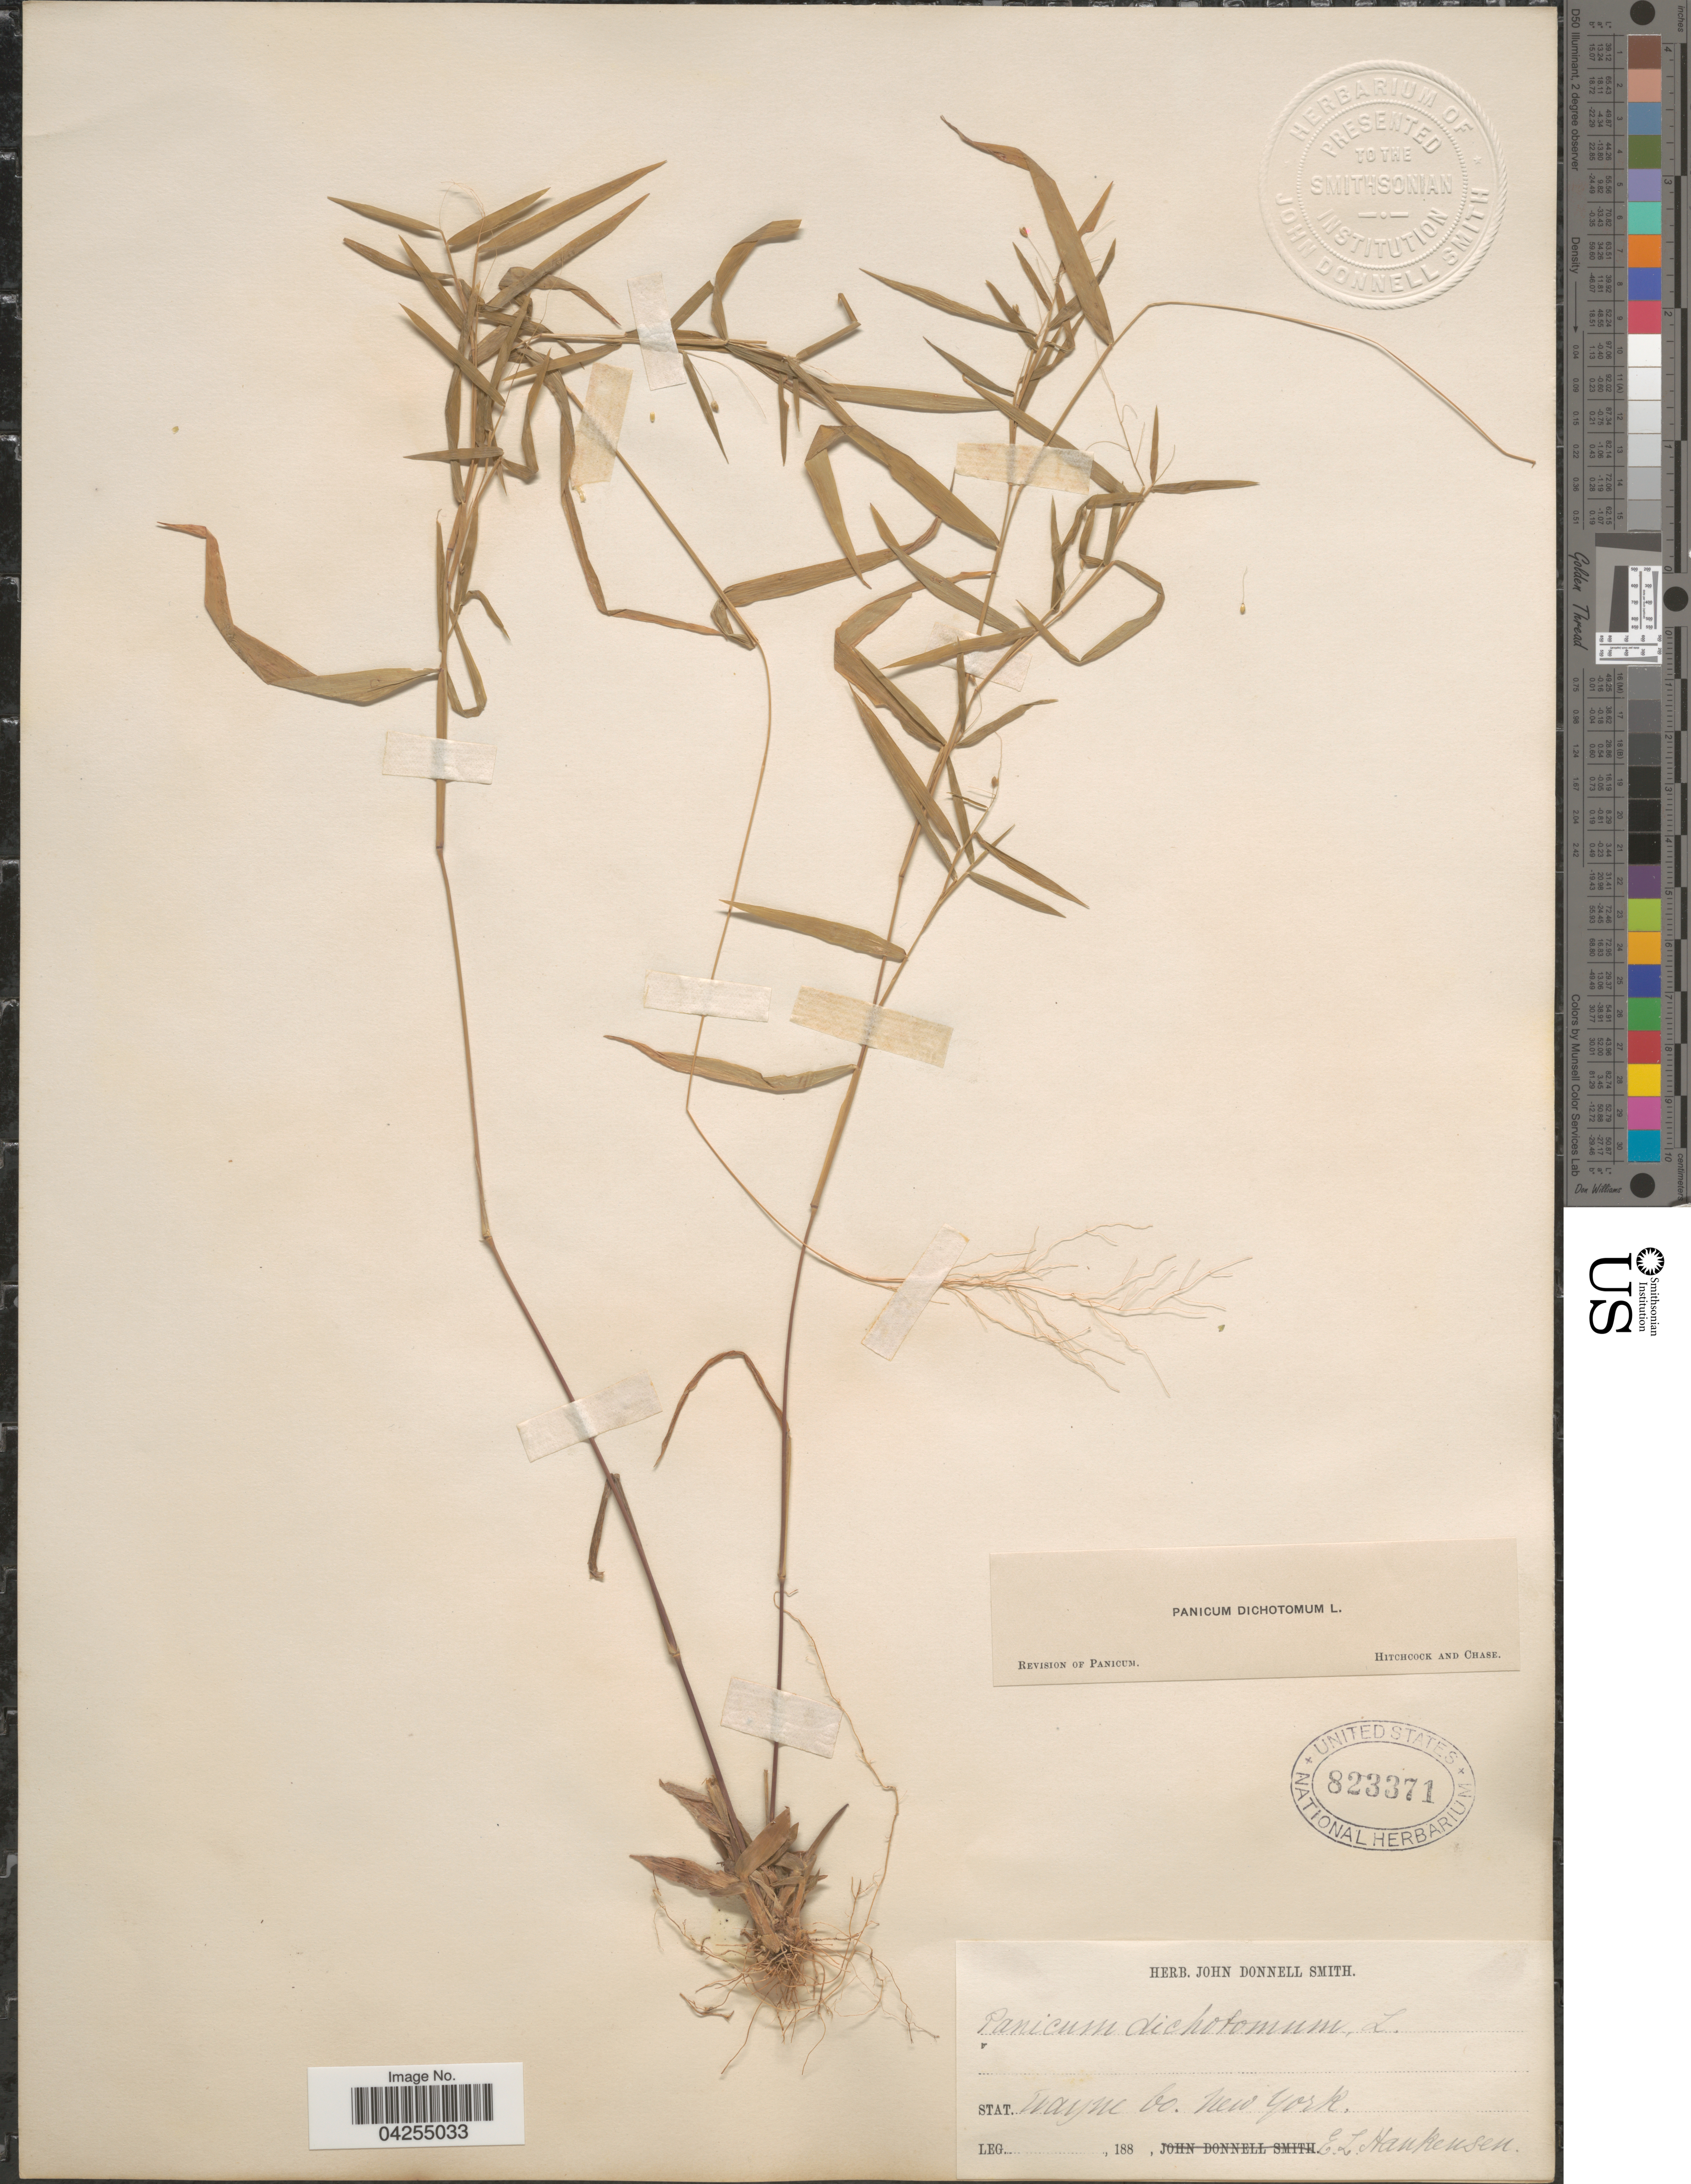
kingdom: Plantae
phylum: Tracheophyta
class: Liliopsida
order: Poales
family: Poaceae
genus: Dichanthelium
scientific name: Dichanthelium dichotomum var. dichotomum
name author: (L.) Gould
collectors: E. Hankenson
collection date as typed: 188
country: United States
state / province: New York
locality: Wayne Co.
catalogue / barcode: US 823371